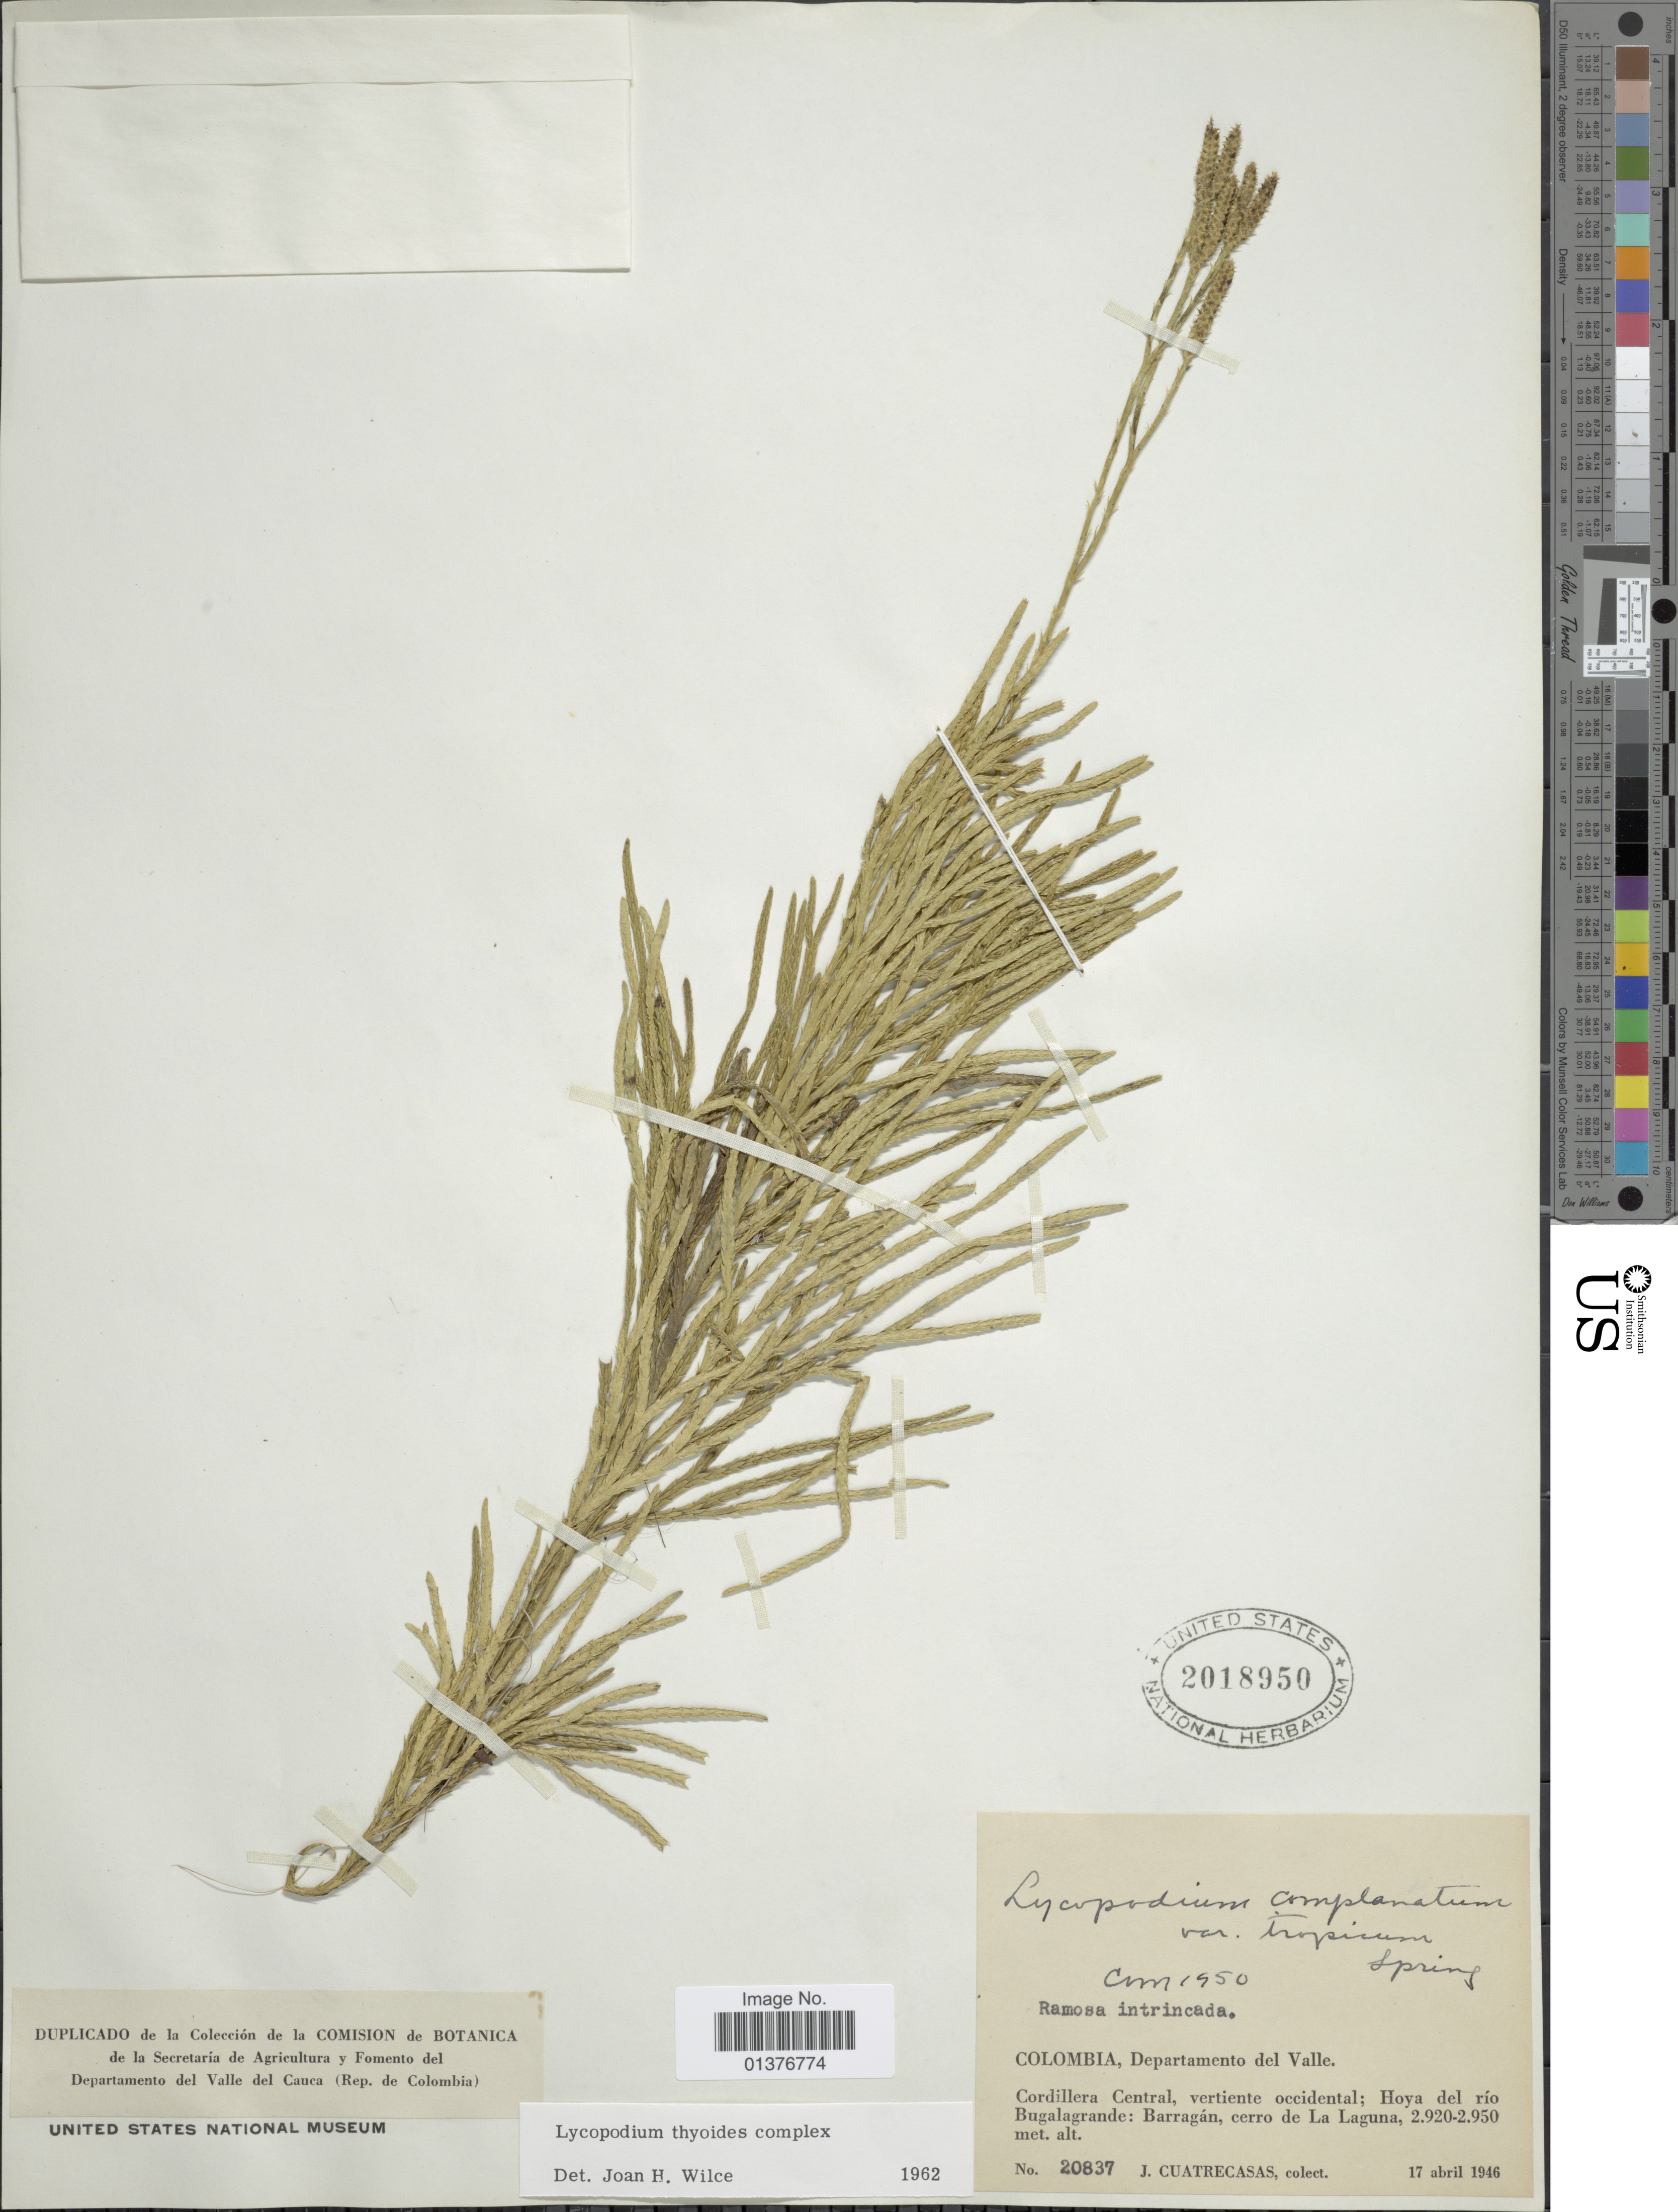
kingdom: Plantae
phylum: Tracheophyta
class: Lycopodiopsida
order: Lycopodiales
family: Lycopodiaceae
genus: Diphasiastrum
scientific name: Diphasiastrum thyoides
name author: (Humb. & Bonpl. ex Willd.) Holub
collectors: J. Cuatrecasas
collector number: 20837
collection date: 1946-04-17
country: Colombia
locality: Departamento del Valle, Cordillera Central, vertiente occidental; Hoya del rio Bugalagrande: Barragán, cerro de La Laguna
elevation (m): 2920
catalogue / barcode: US 2018950